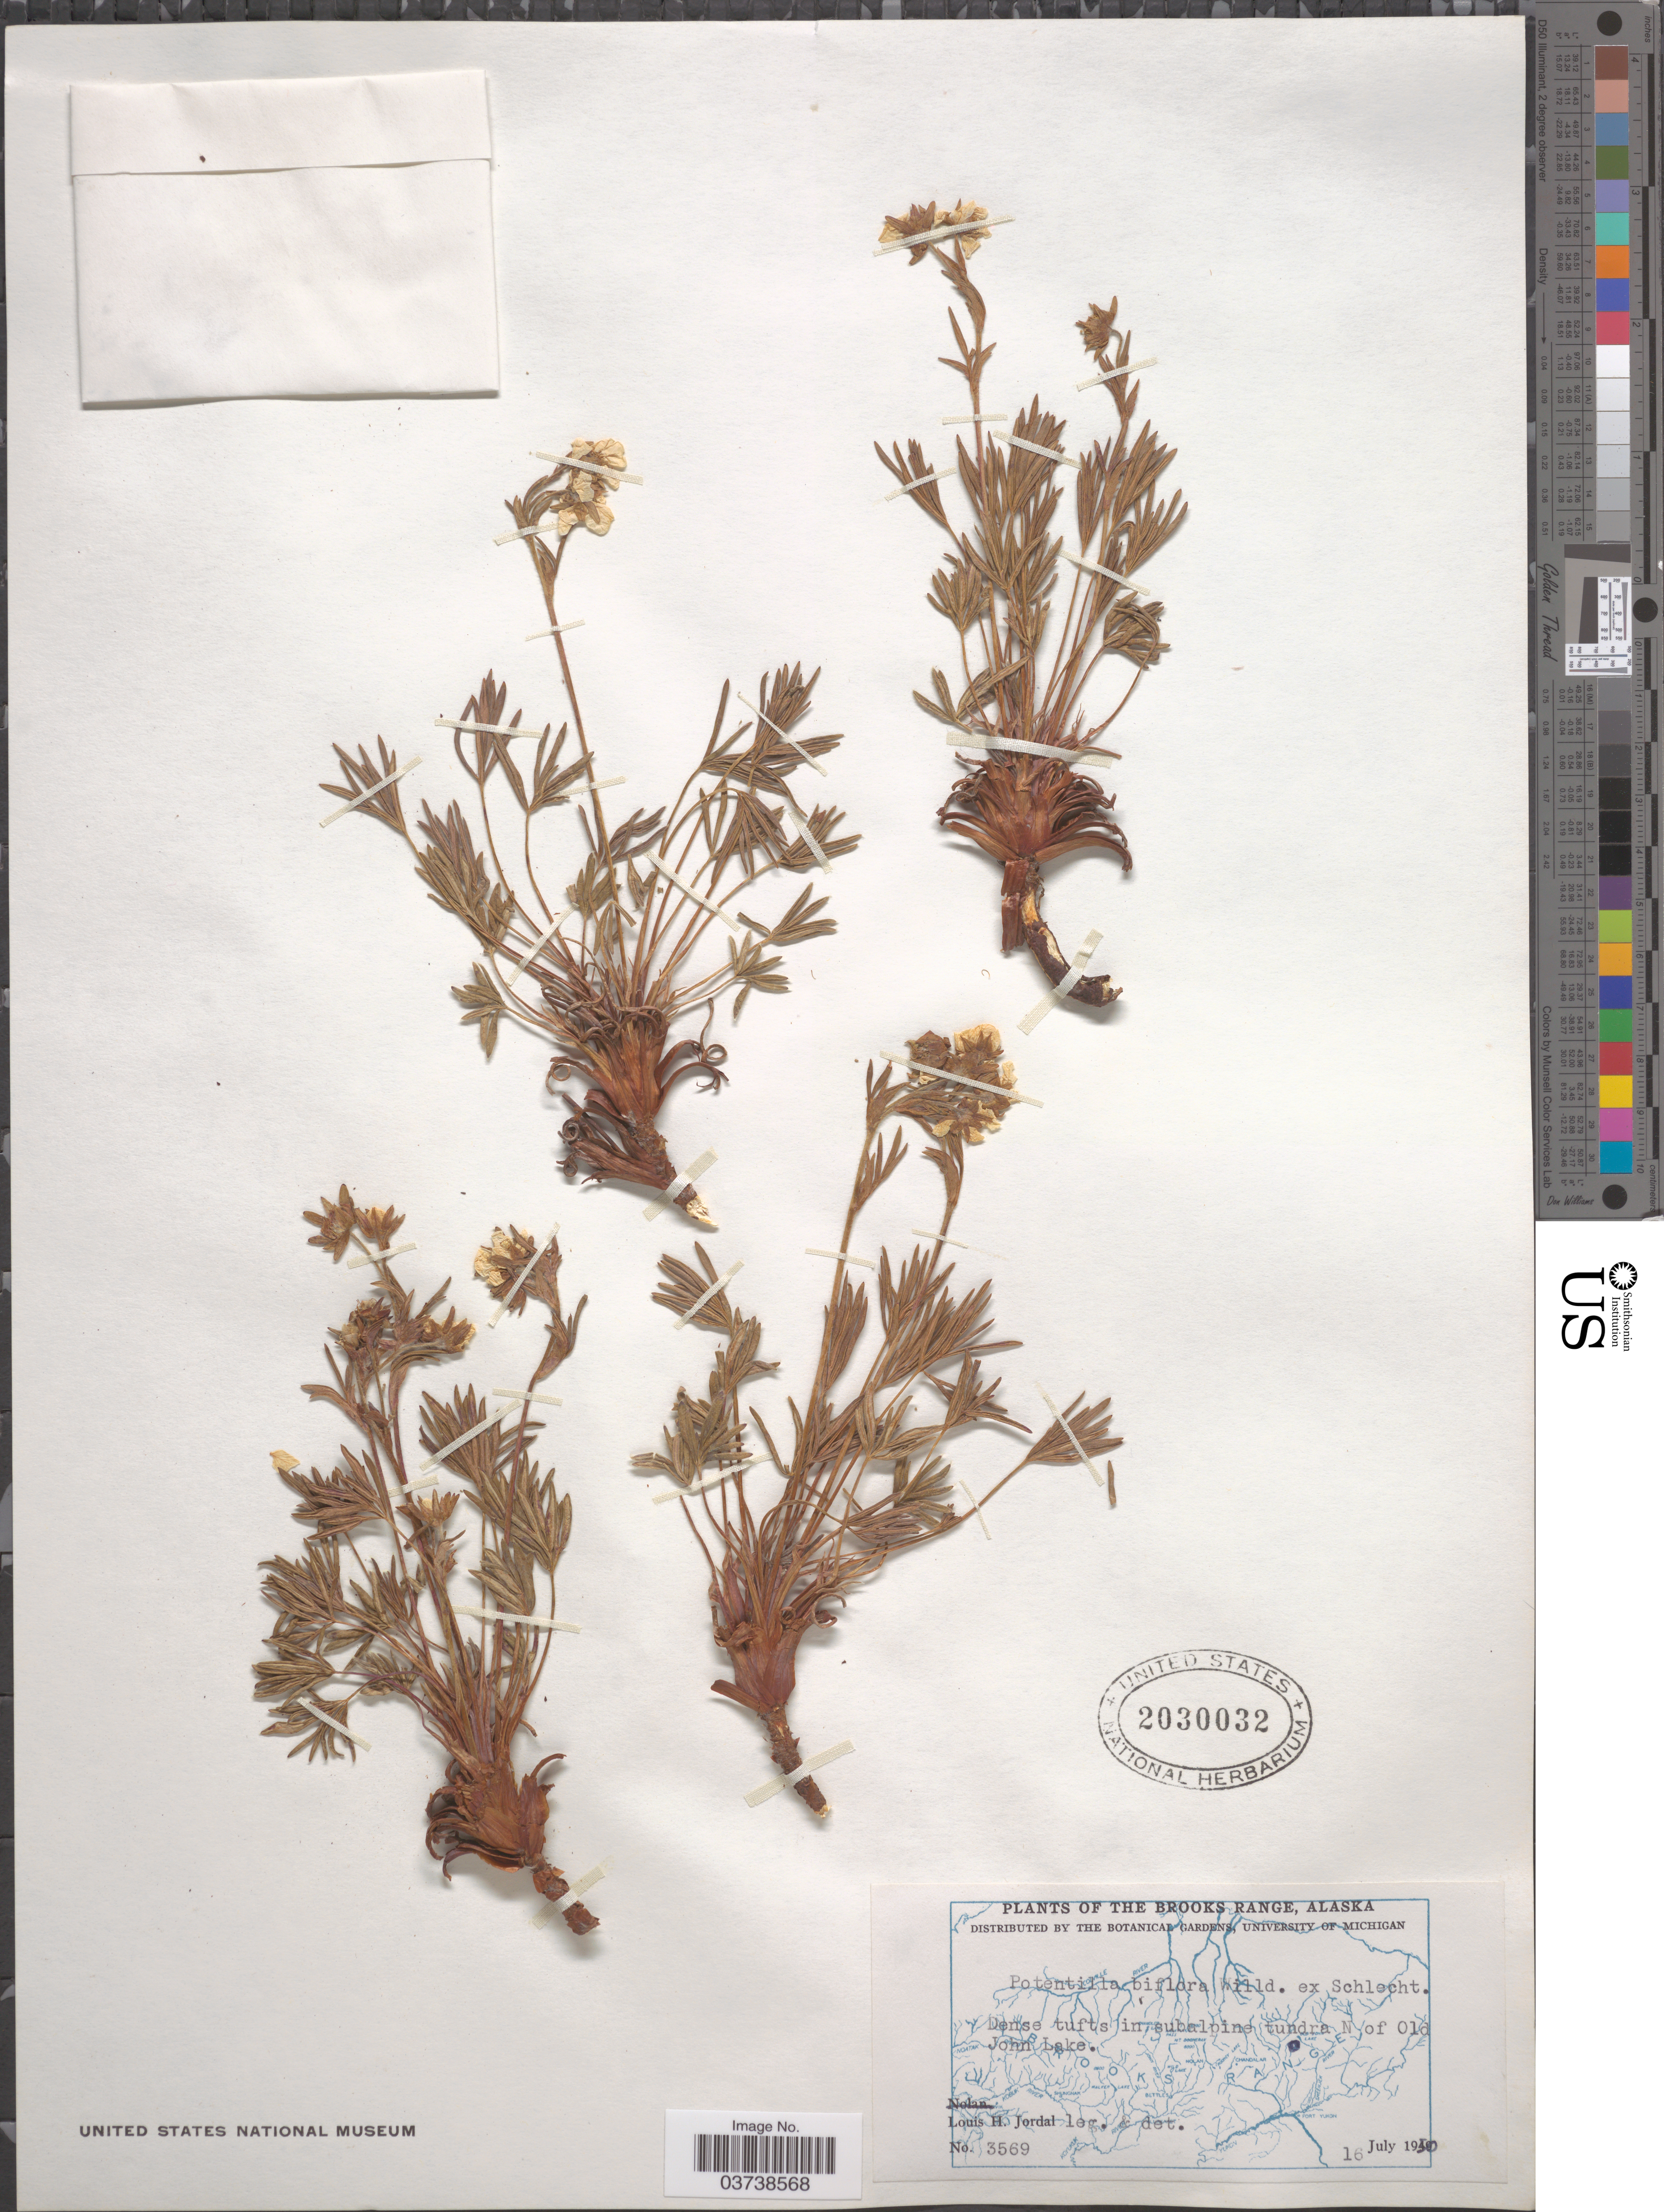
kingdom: Plantae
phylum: Tracheophyta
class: Magnoliopsida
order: Rosales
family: Rosaceae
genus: Potentilla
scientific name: Potentilla biflora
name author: Willd. ex Schltdl.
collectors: L. Jordal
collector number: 3469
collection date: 1950-07-16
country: United States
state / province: Alaska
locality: Brooks Range. Dense tufts in subalpine tundra N of Old John Lake.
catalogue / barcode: US 2030032